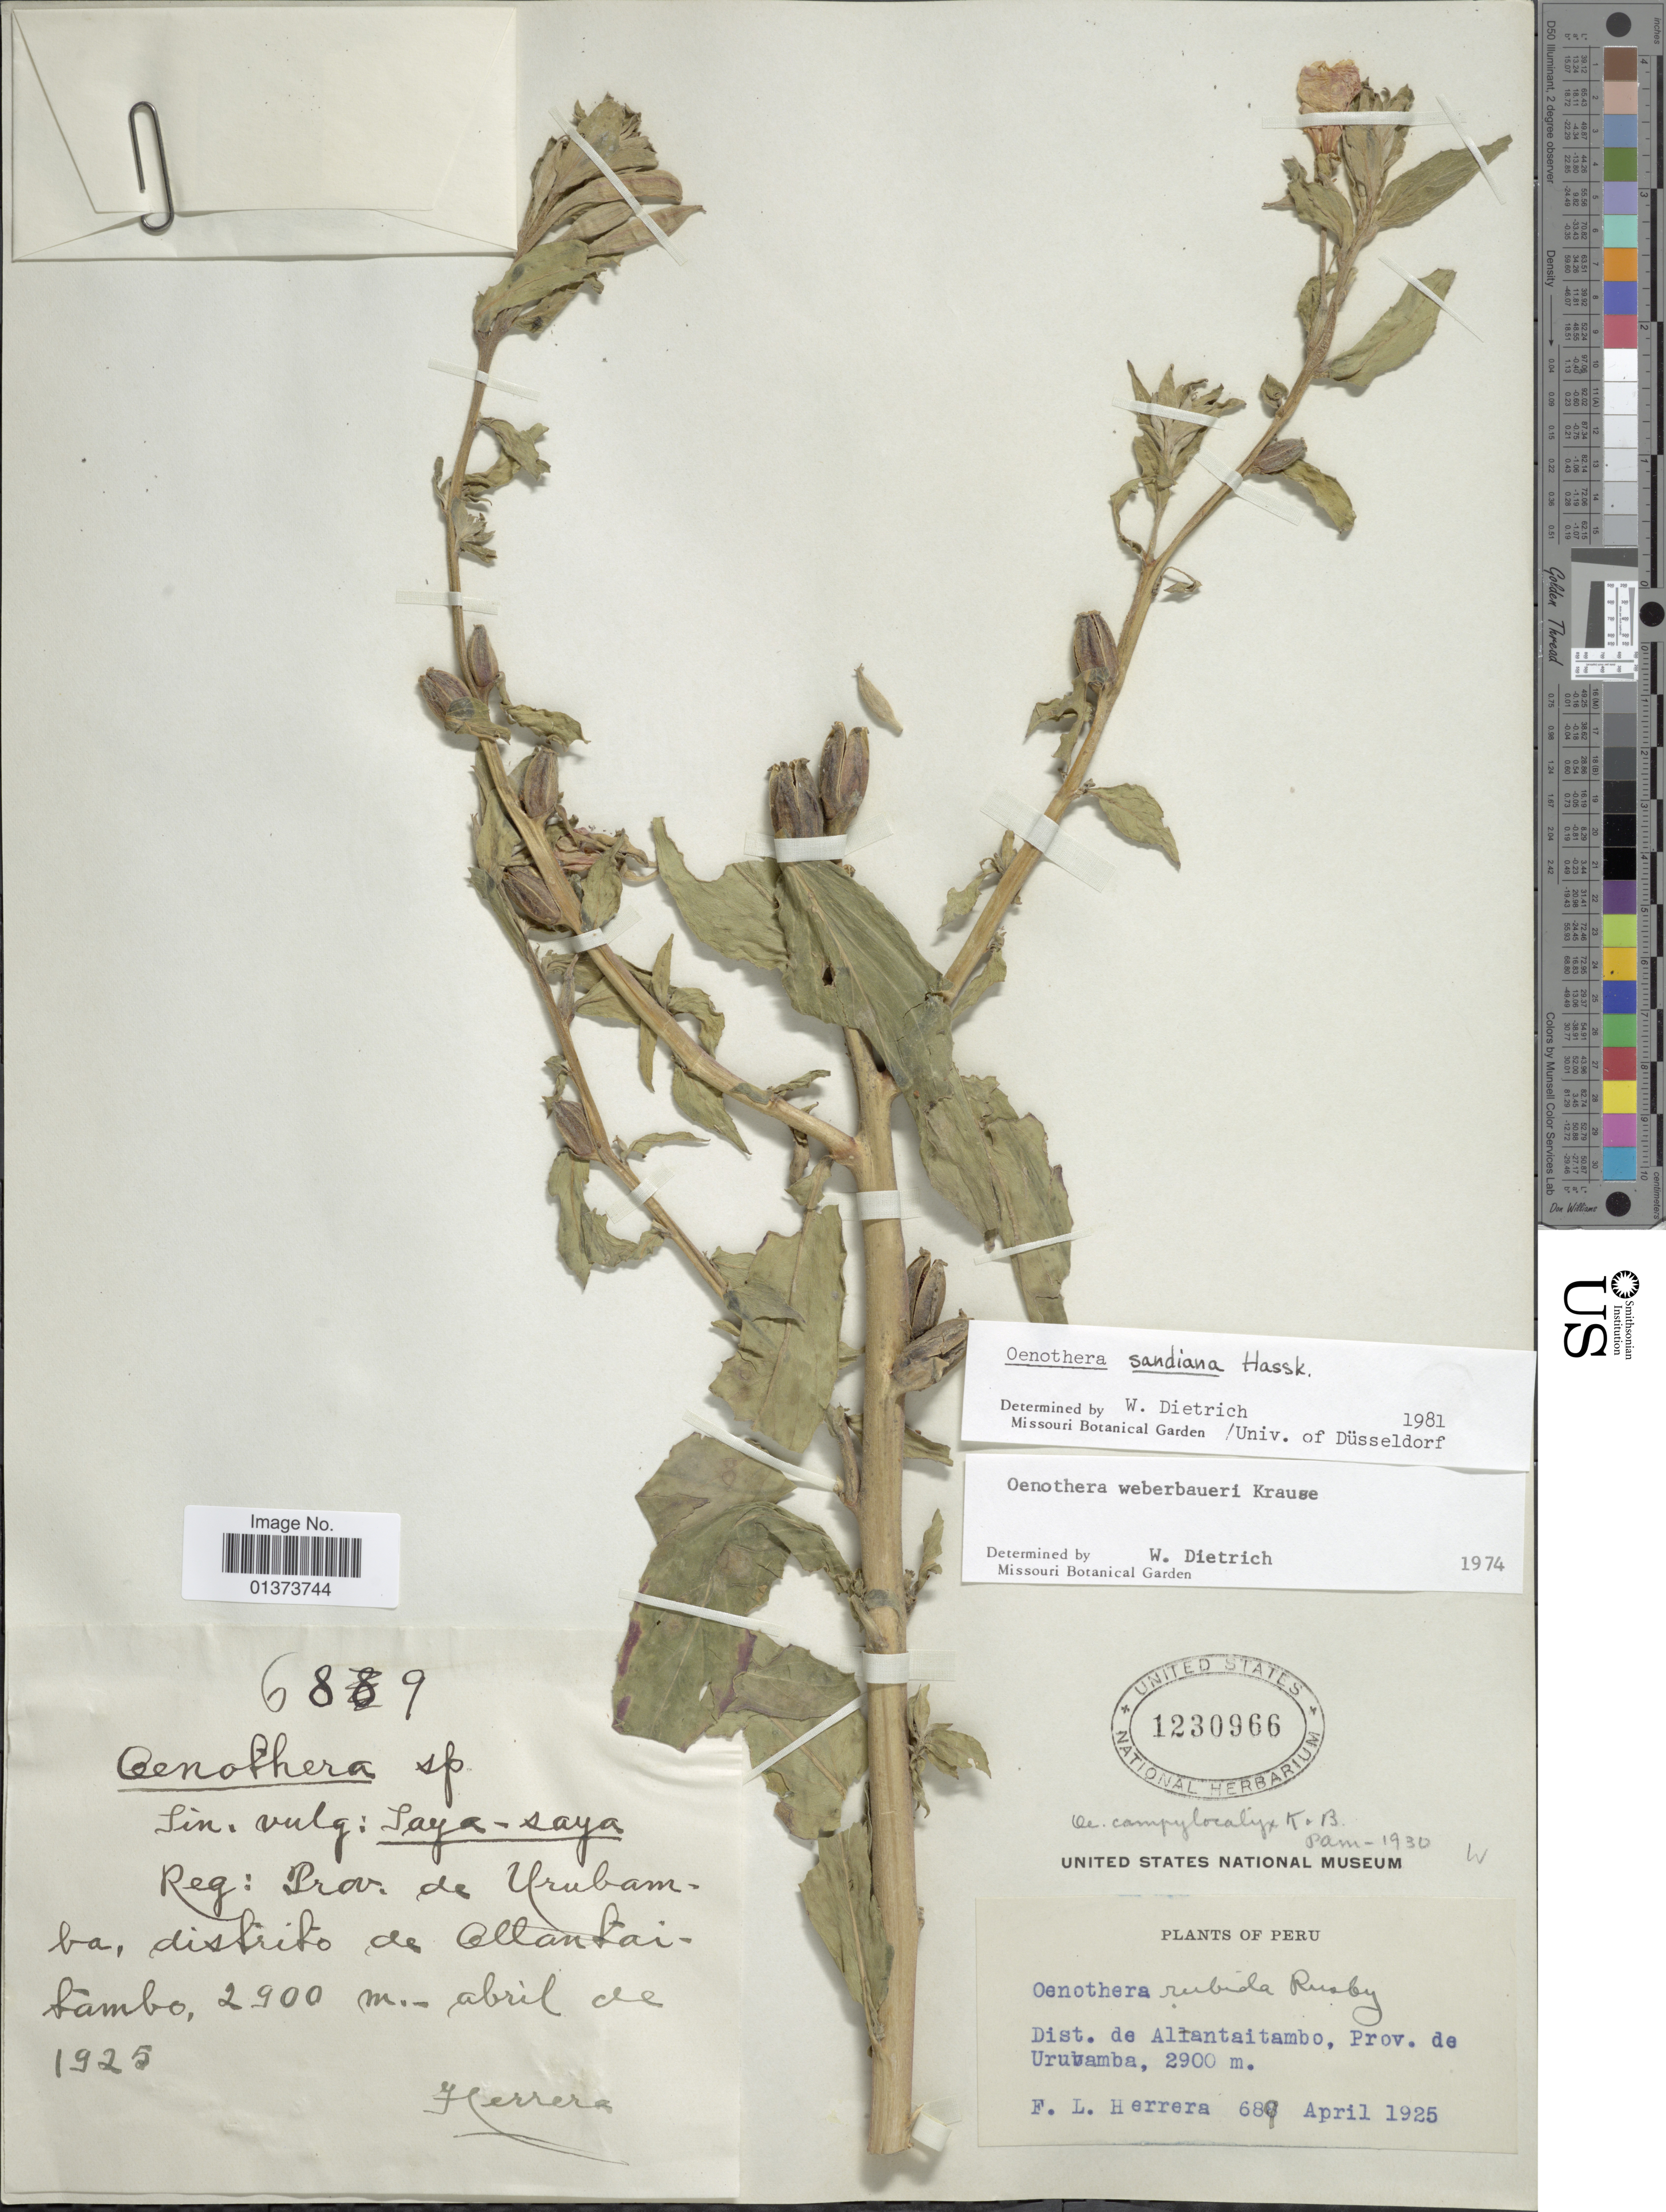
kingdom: Plantae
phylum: Tracheophyta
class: Magnoliopsida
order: Myrtales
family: Onagraceae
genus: Oenothera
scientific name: Oenothera sandiana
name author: Hassk.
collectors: F. L. Herrera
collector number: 689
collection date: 1925-04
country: Peru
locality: Dist. de Altantaitambo, Prov. de Urubamba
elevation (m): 2900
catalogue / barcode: US 1230966